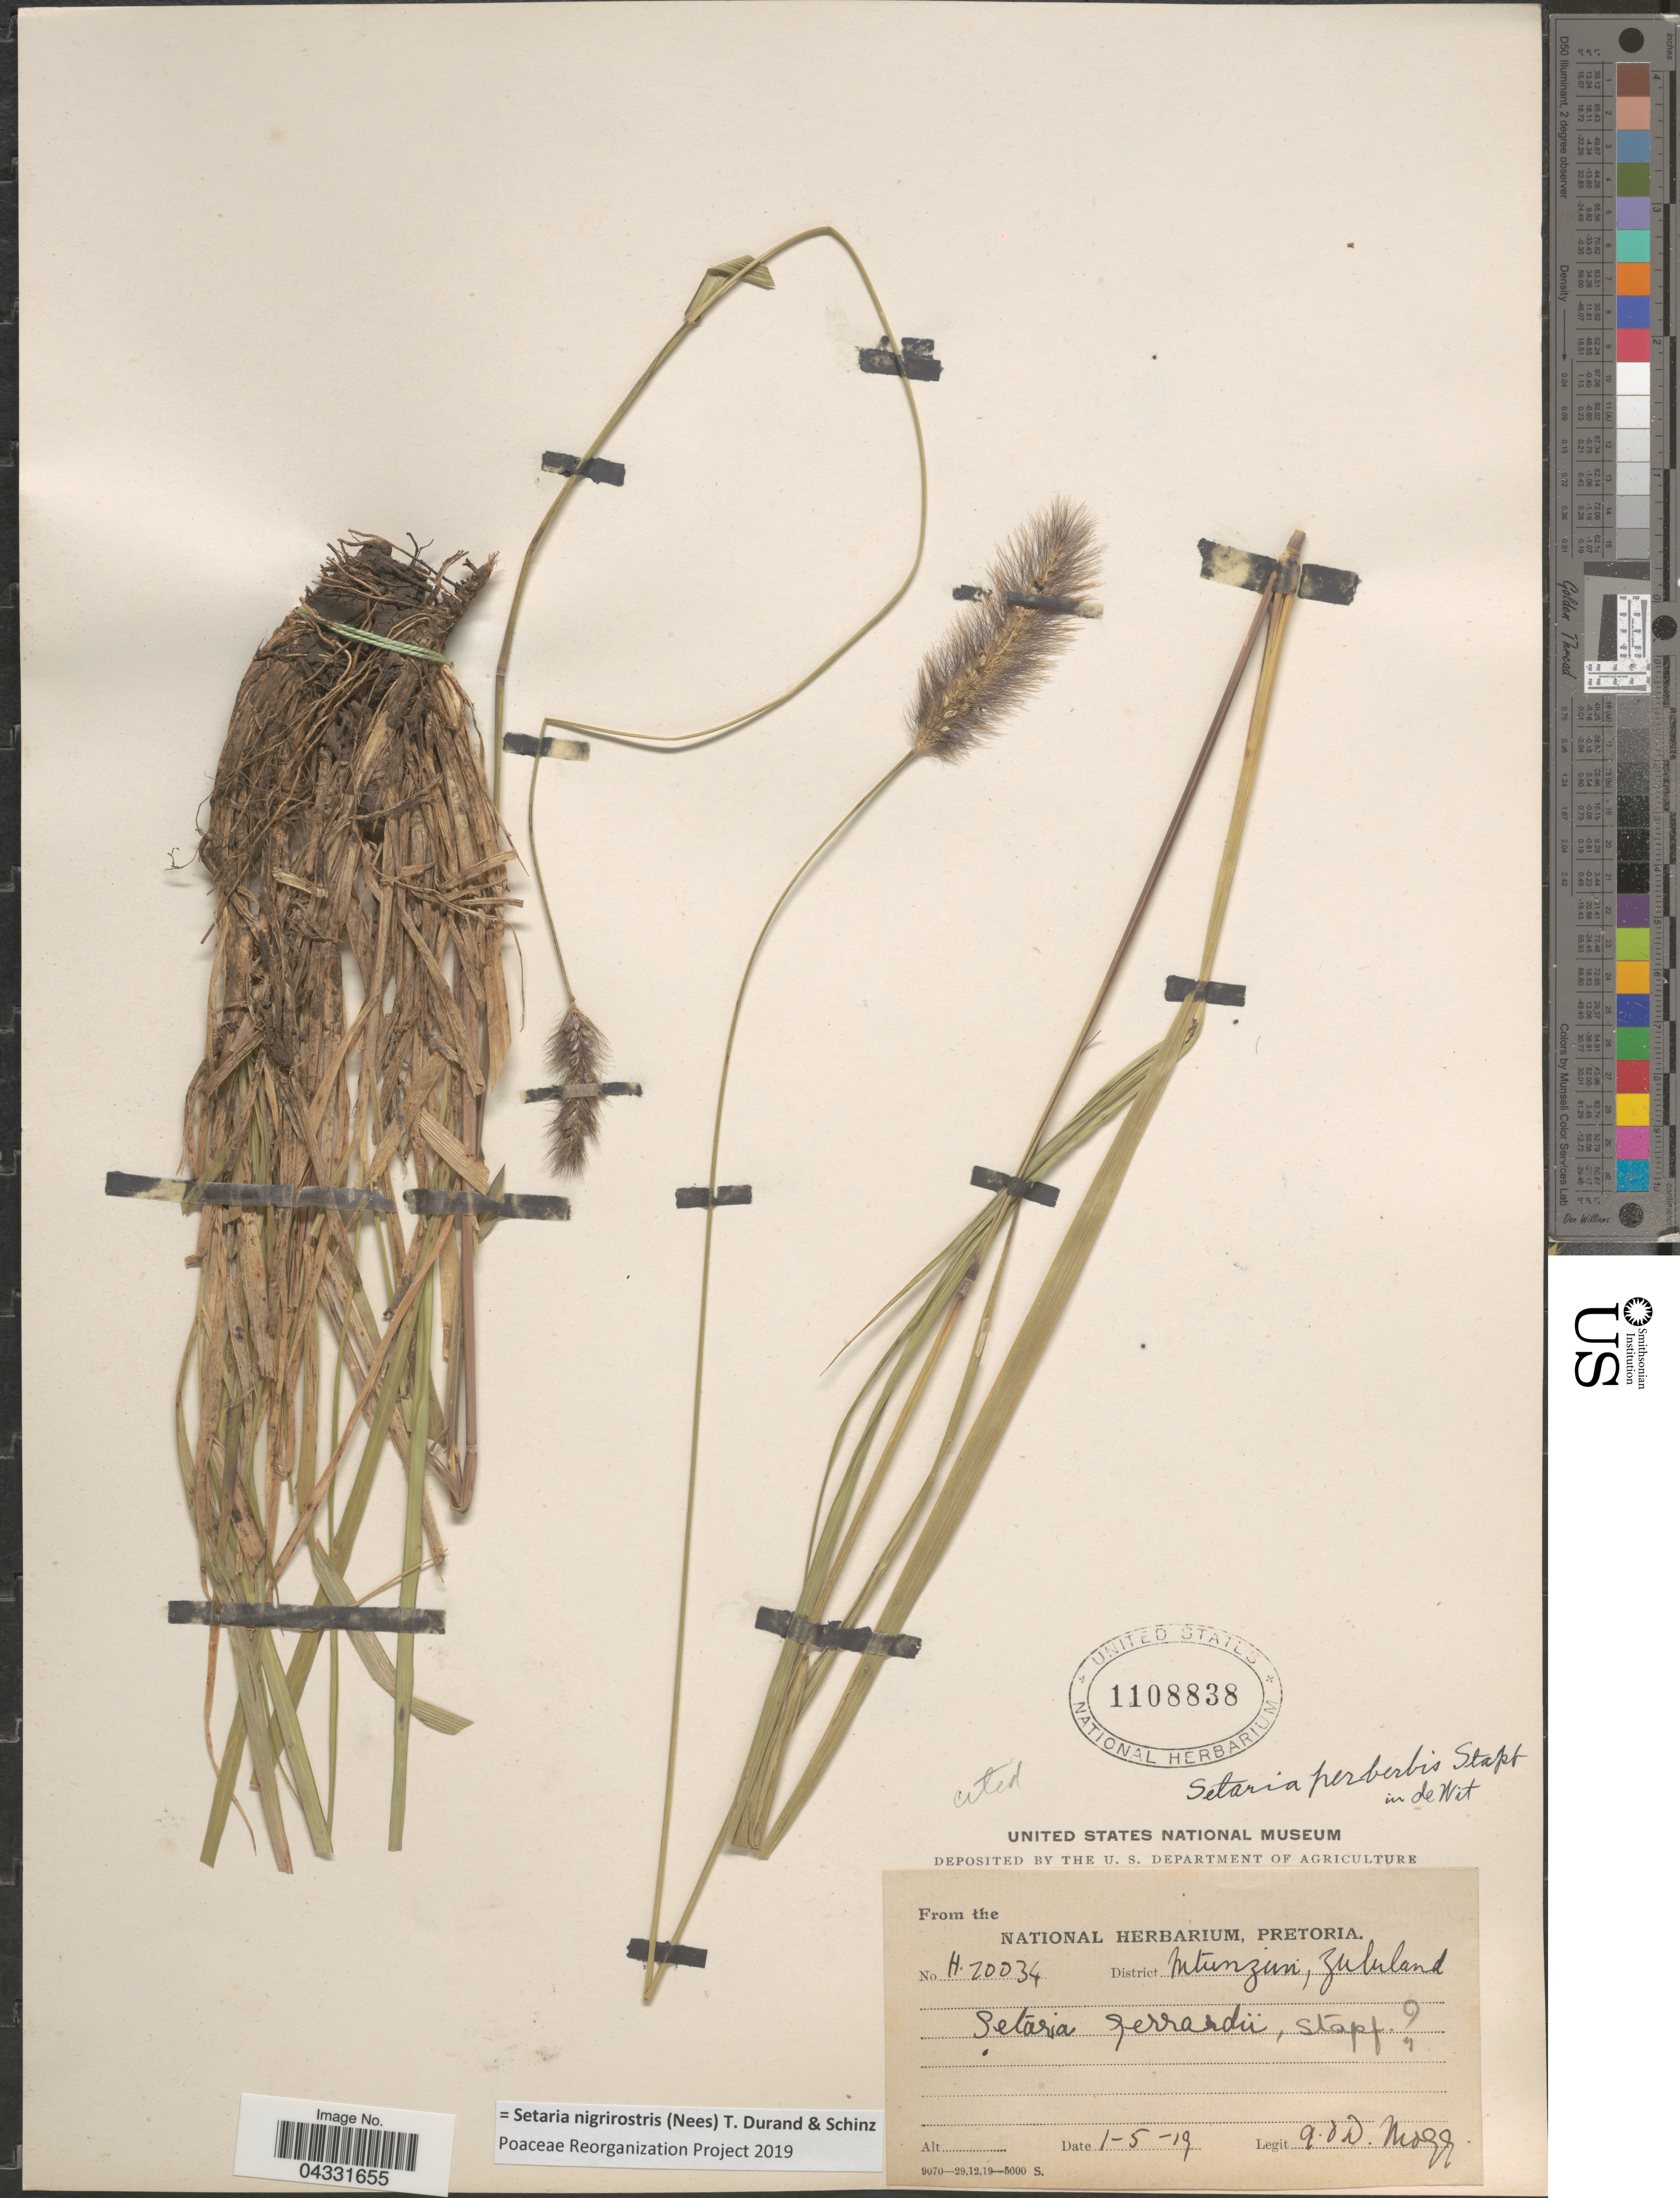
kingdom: Plantae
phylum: Tracheophyta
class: Liliopsida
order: Poales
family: Poaceae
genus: Setaria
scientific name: Setaria nigrirostris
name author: (Nees) Durand & Schinz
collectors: A. O. Mogg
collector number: H20034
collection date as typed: Transcribed d/m/y: 1/5/19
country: South Africa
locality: District Mtunzini, Zululand.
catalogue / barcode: US 1108838